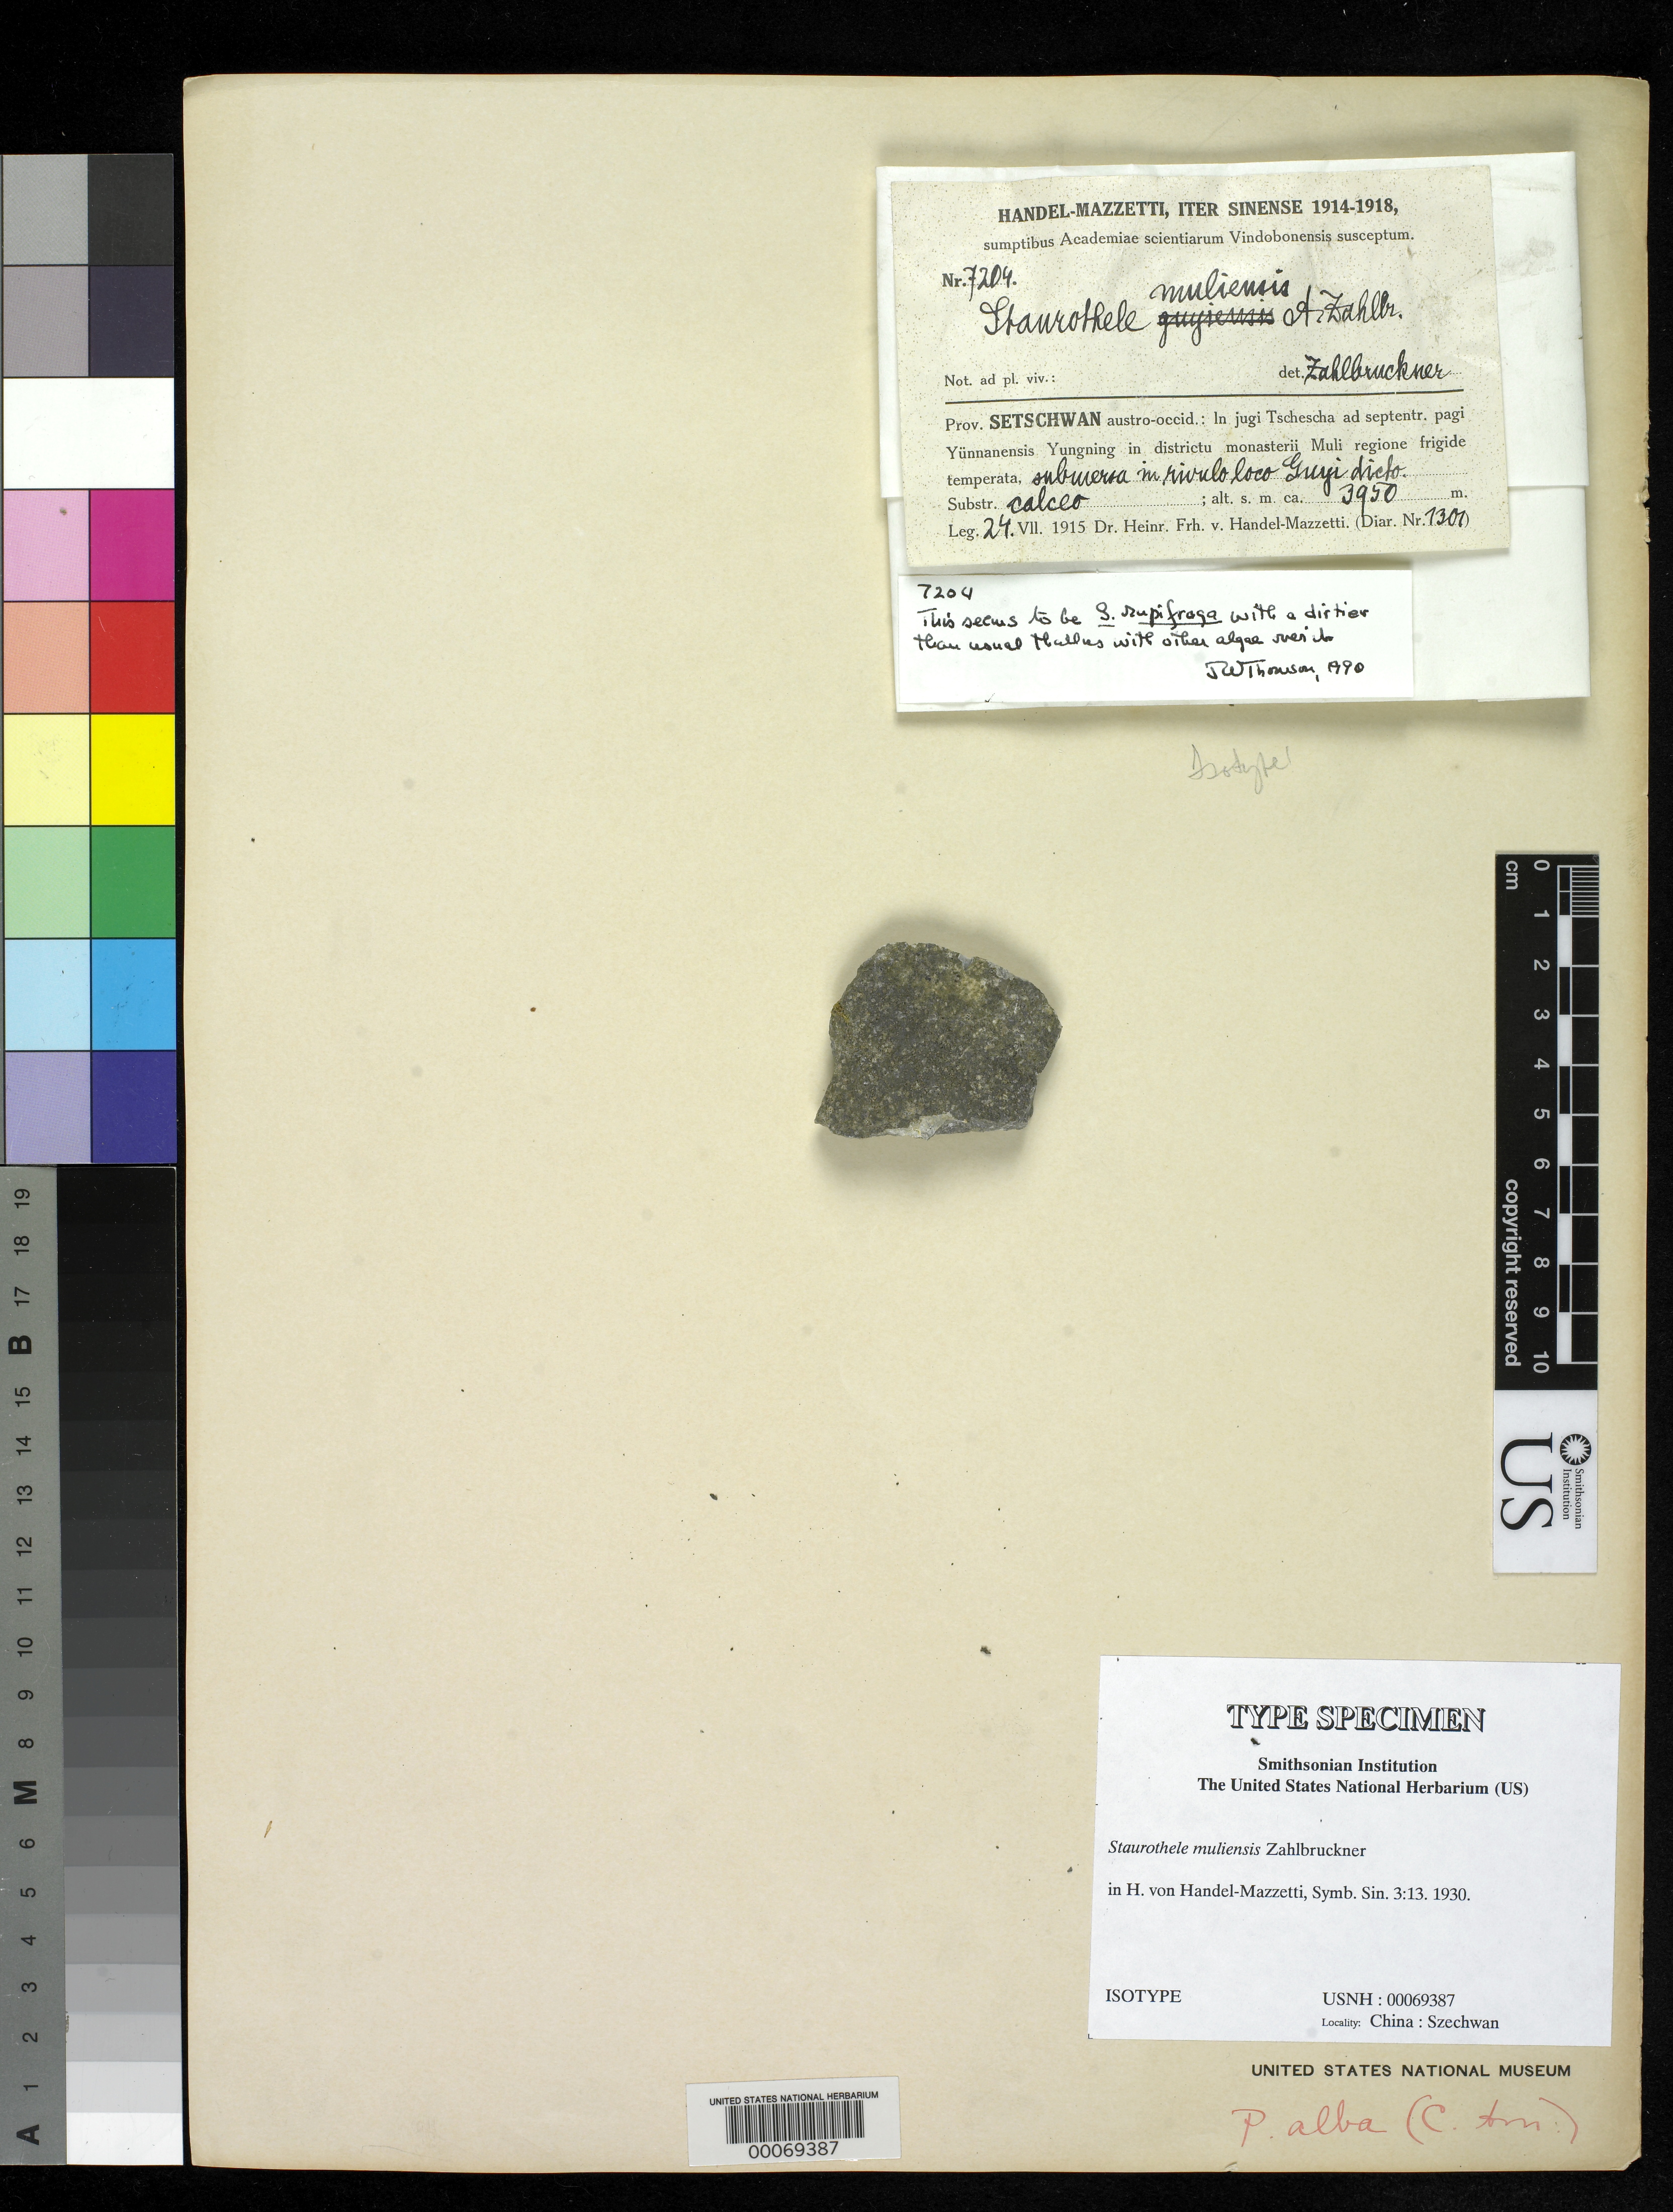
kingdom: Fungi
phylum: Ascomycota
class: Eurotiomycetes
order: Verrucariales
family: Verrucariaceae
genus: Staurothele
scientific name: Staurothele muliensis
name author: Zahlbr. in Hand.-Mazz.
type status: Isotype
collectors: H. Handel-Mazzetti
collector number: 7209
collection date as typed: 24 Jul 1915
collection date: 1915-07-24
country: China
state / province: Sichuan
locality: In jugi Tschescha, pagi Yunnanensis Yungning in districtu Muli. [On Chesha Ridge, of province of Yunnan in Muli District?].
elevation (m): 3950